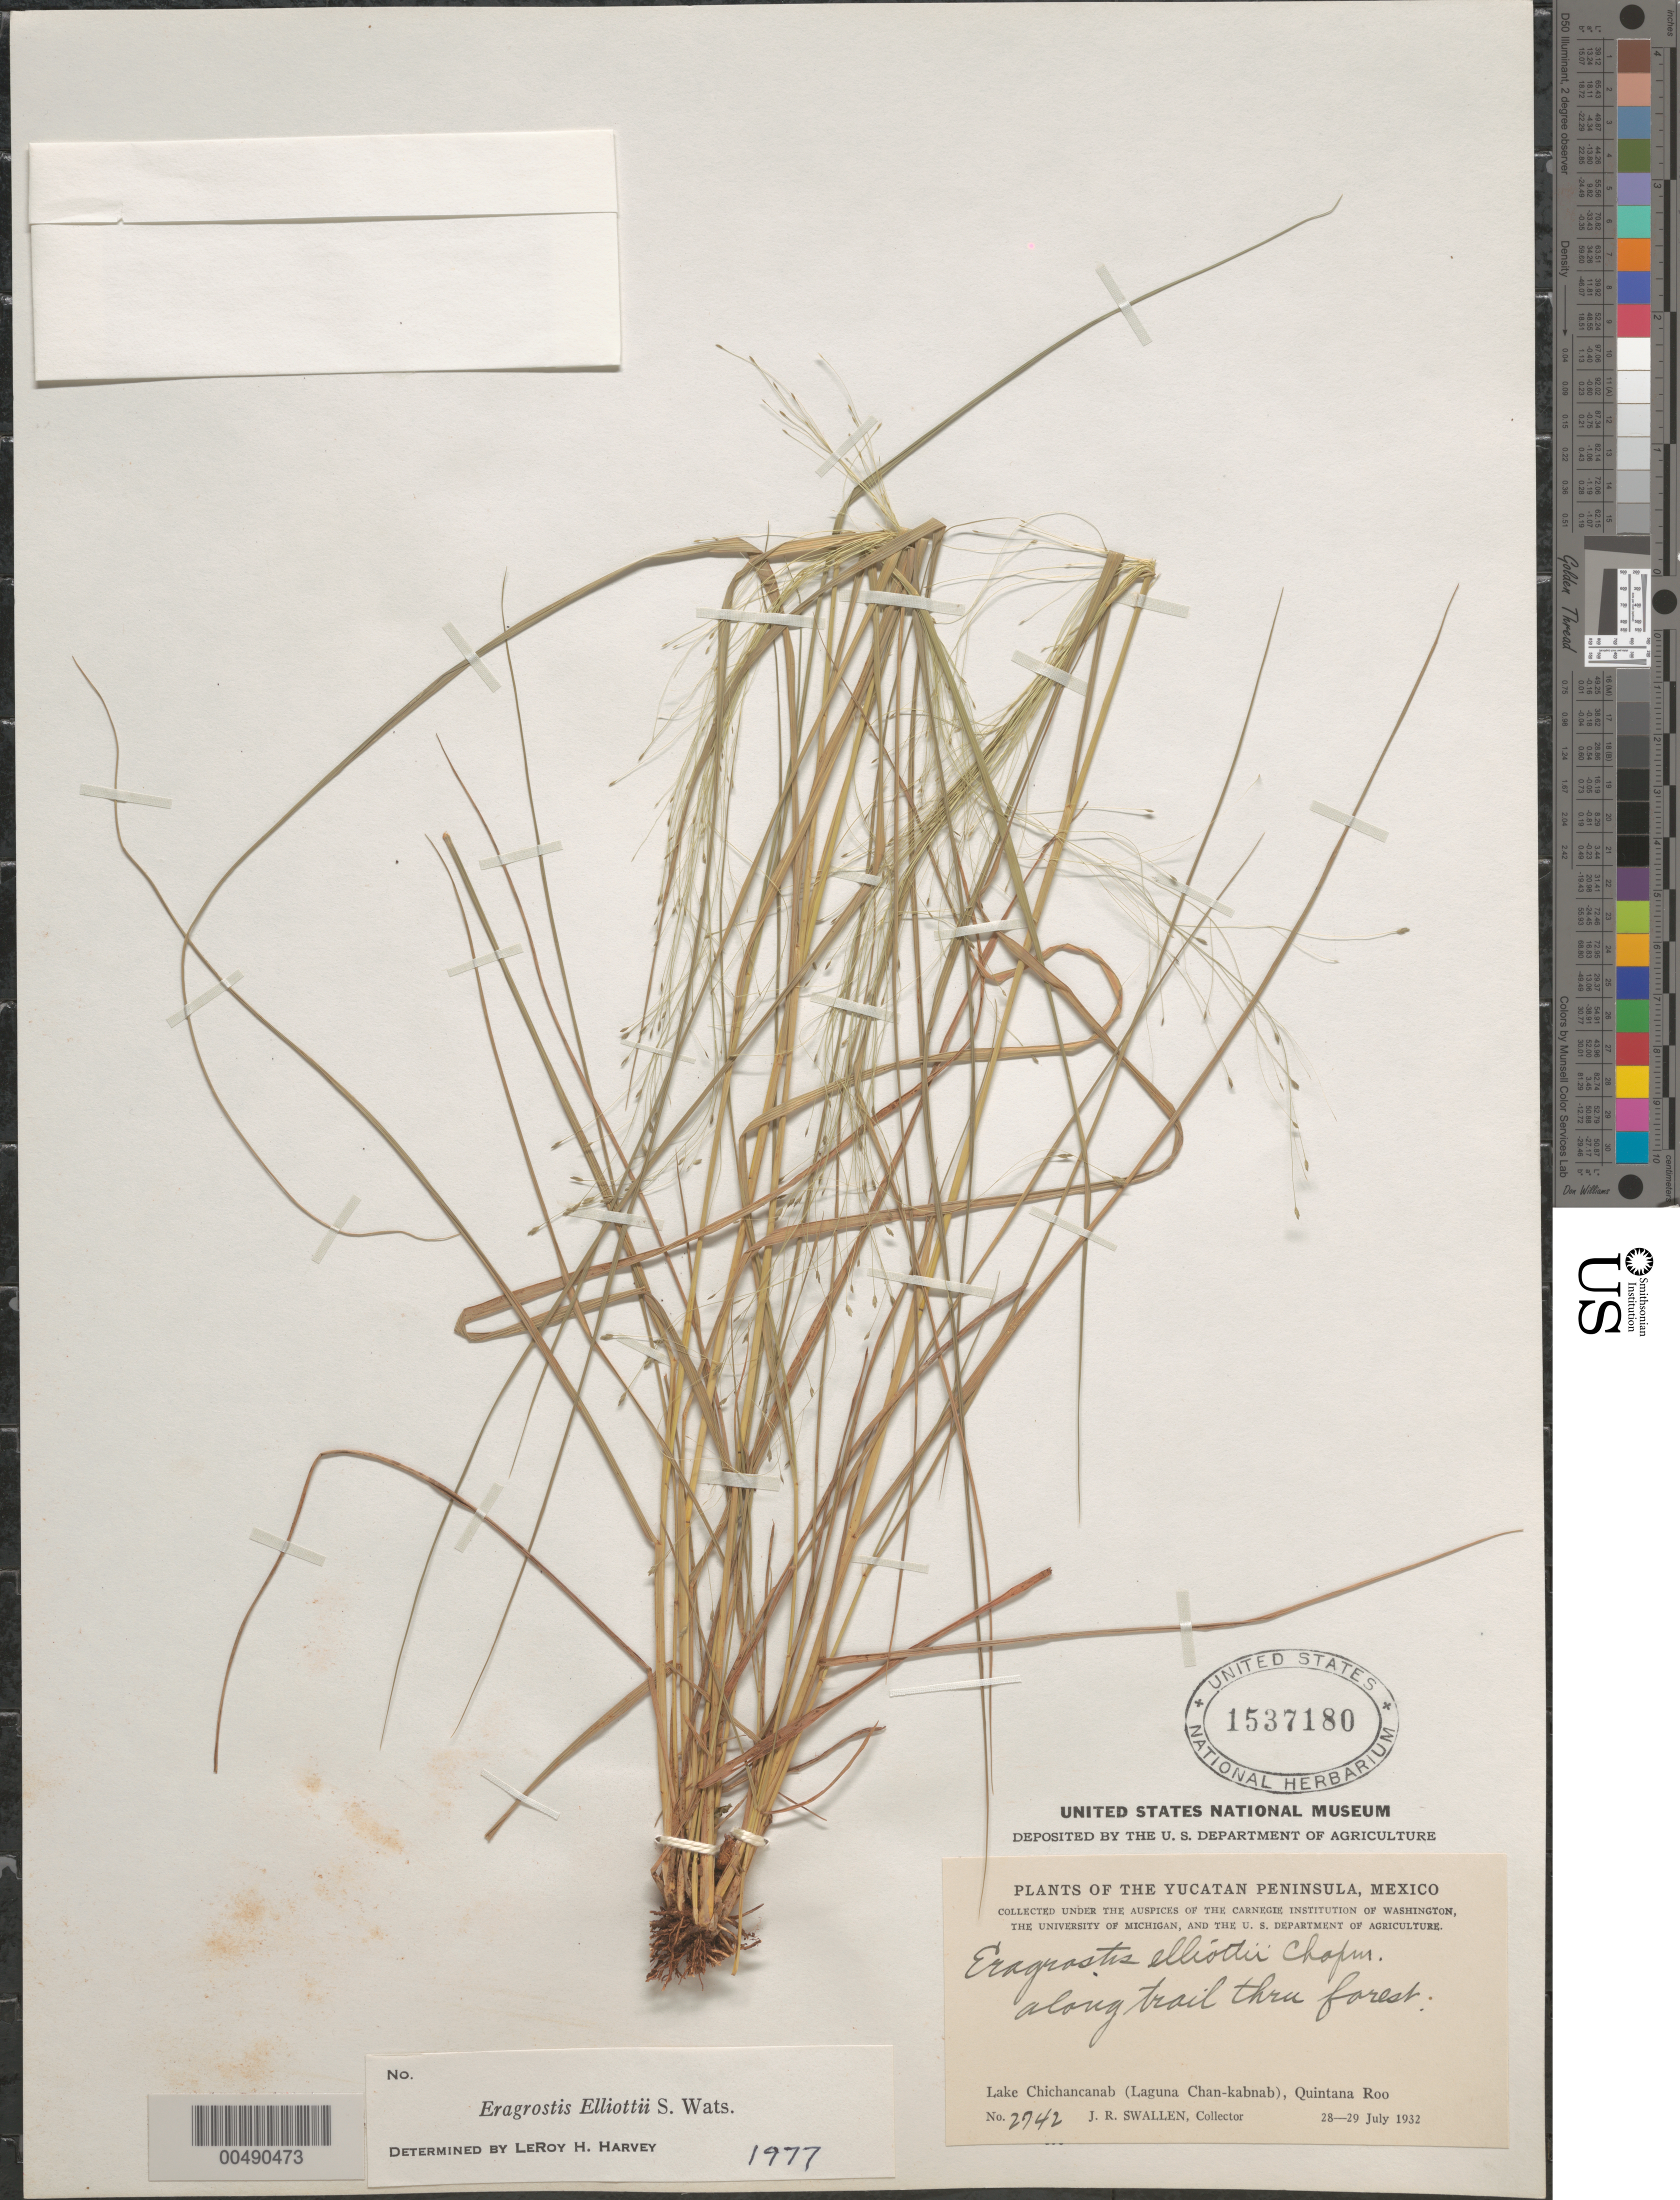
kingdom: Plantae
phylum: Tracheophyta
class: Liliopsida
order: Poales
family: Poaceae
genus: Eragrostis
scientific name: Eragrostis elliottii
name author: S. Watson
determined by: Harvey, L. H.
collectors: J. R. Swallen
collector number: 2742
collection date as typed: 28 Jul 1932 to 29 Jul 1932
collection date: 1932-07-28/1932-07-29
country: Mexico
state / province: Quintana Roo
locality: Lake Chichancanab (Laguna Chan-kabnab)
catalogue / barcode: US 1537180